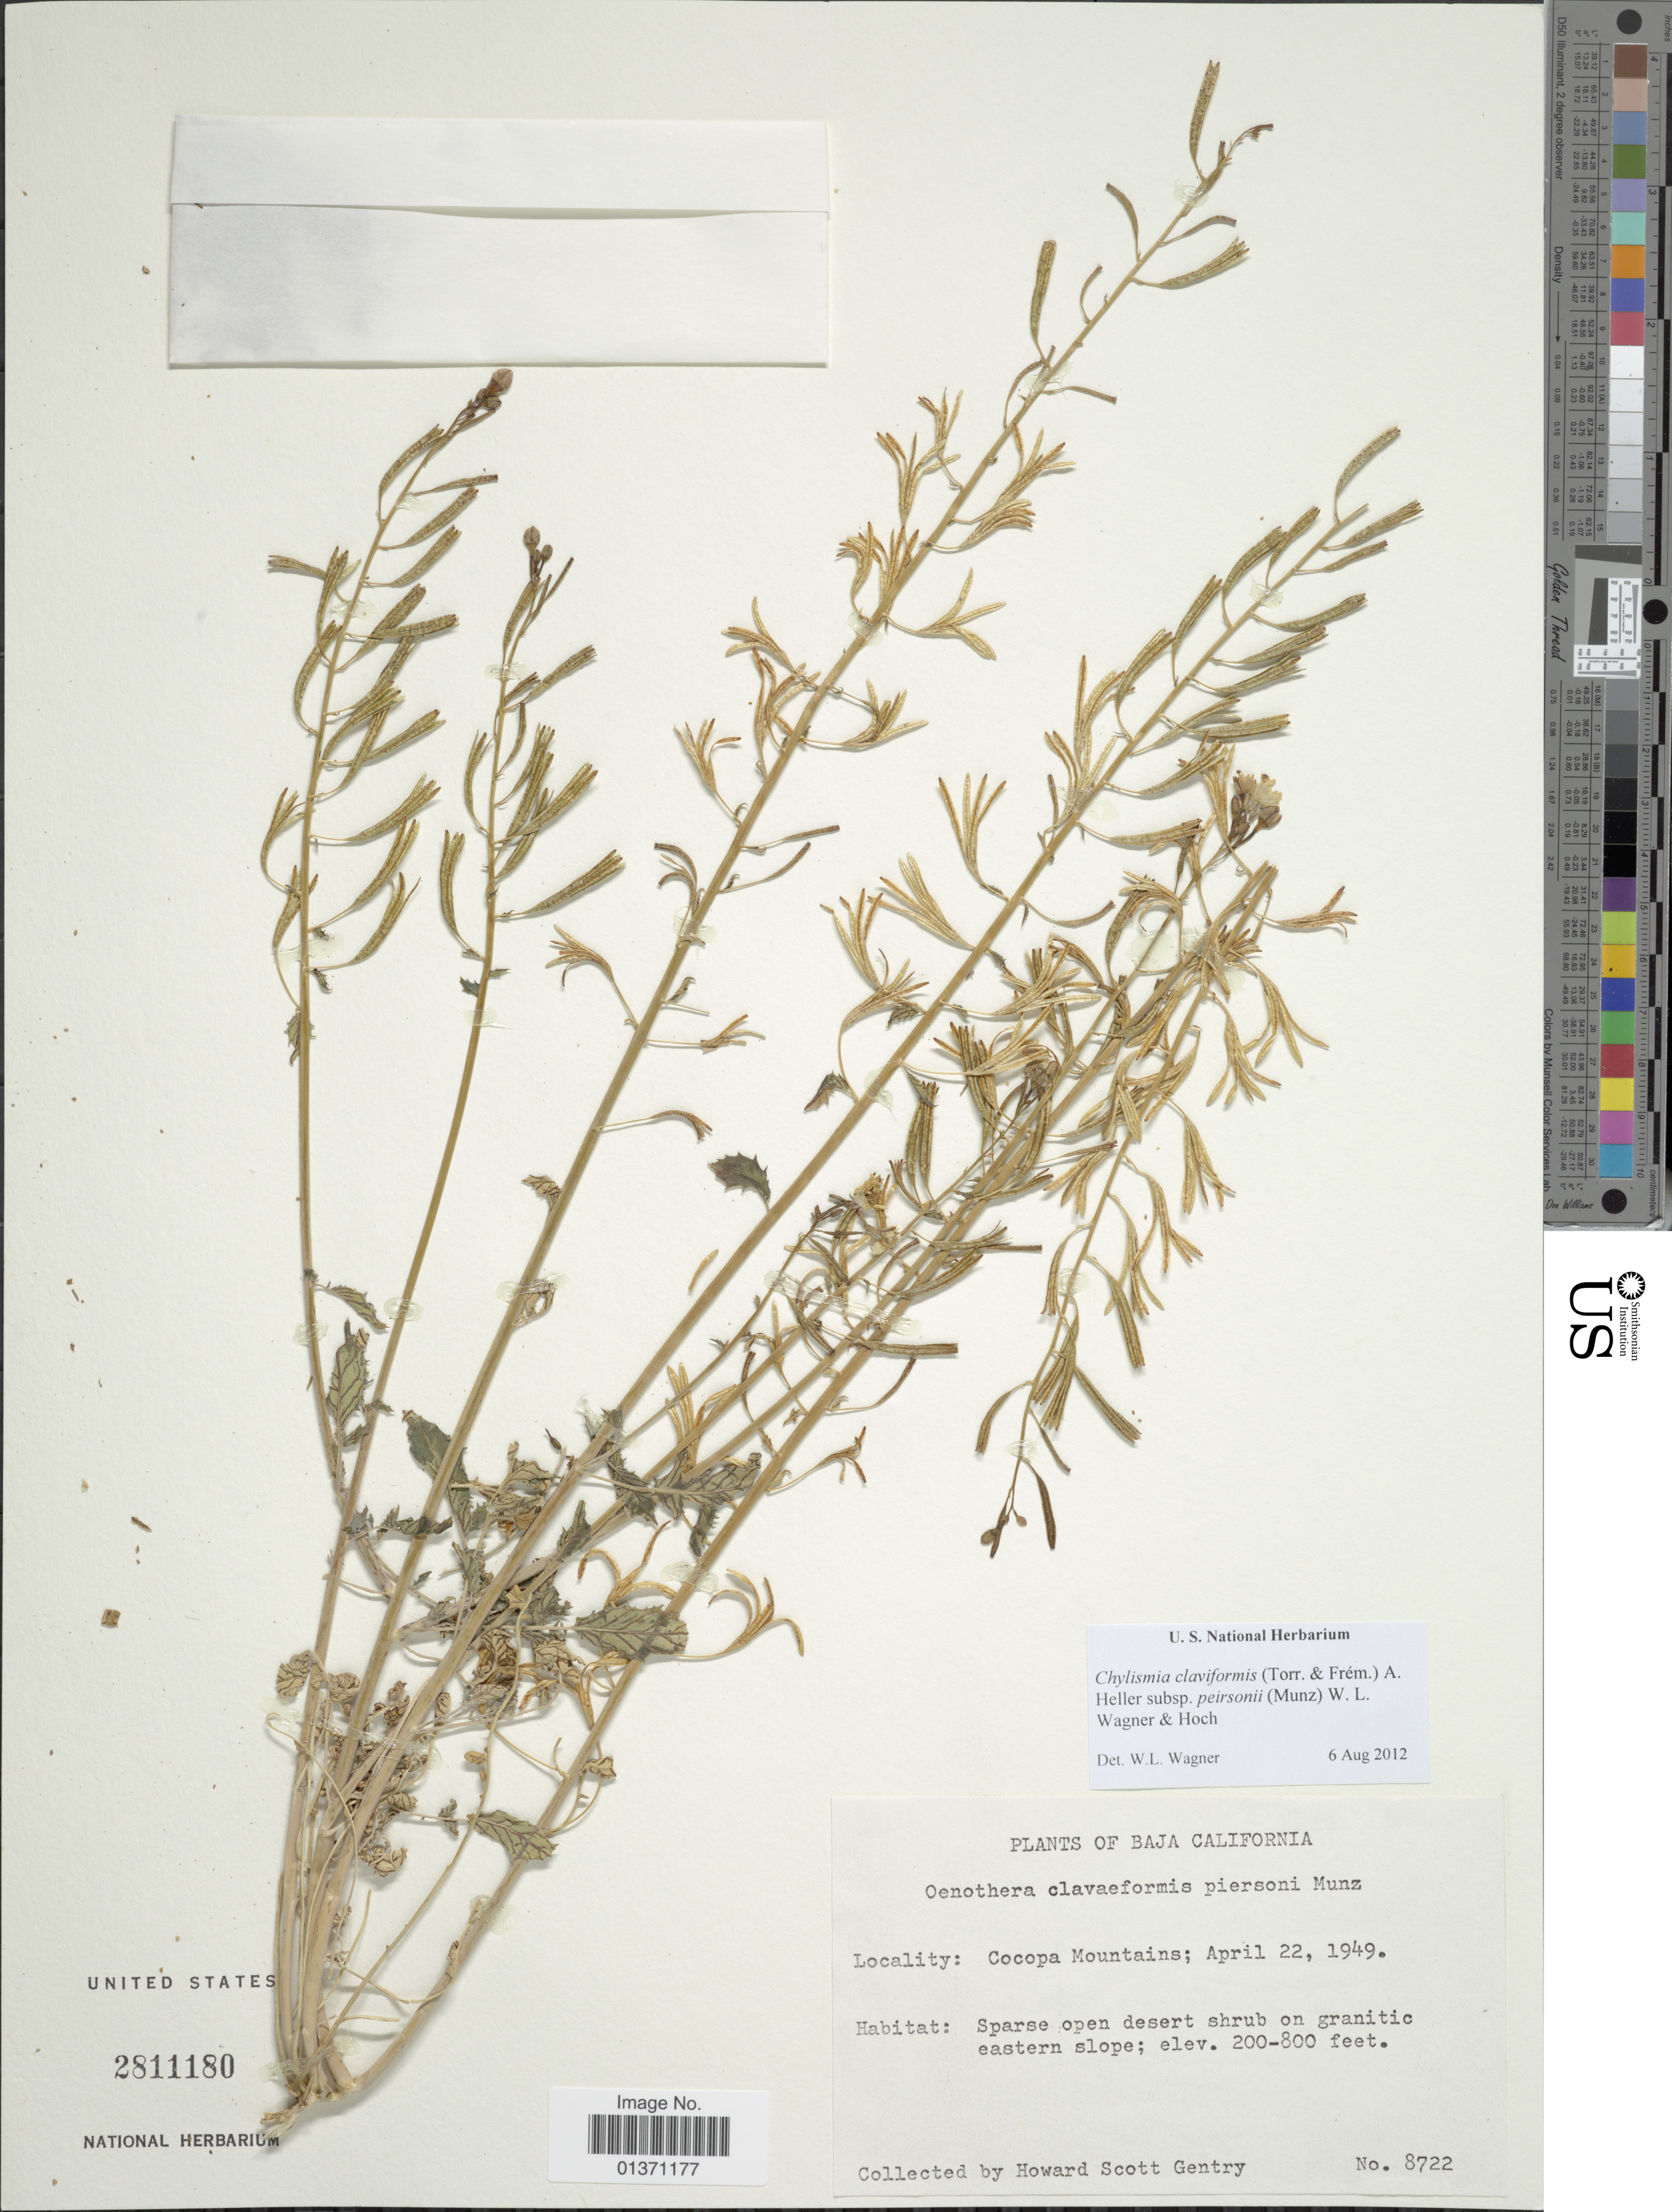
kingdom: Plantae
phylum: Tracheophyta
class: Magnoliopsida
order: Myrtales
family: Onagraceae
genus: Chylismia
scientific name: Chylismia claviformis subsp. peirsonii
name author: (Munz) W.L. Wagner & Hoch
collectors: H. S. Gentry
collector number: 8722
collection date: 1949-04-22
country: Mexico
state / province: Baja California Norte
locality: Cocopa Mountains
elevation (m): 61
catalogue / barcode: US 2811180